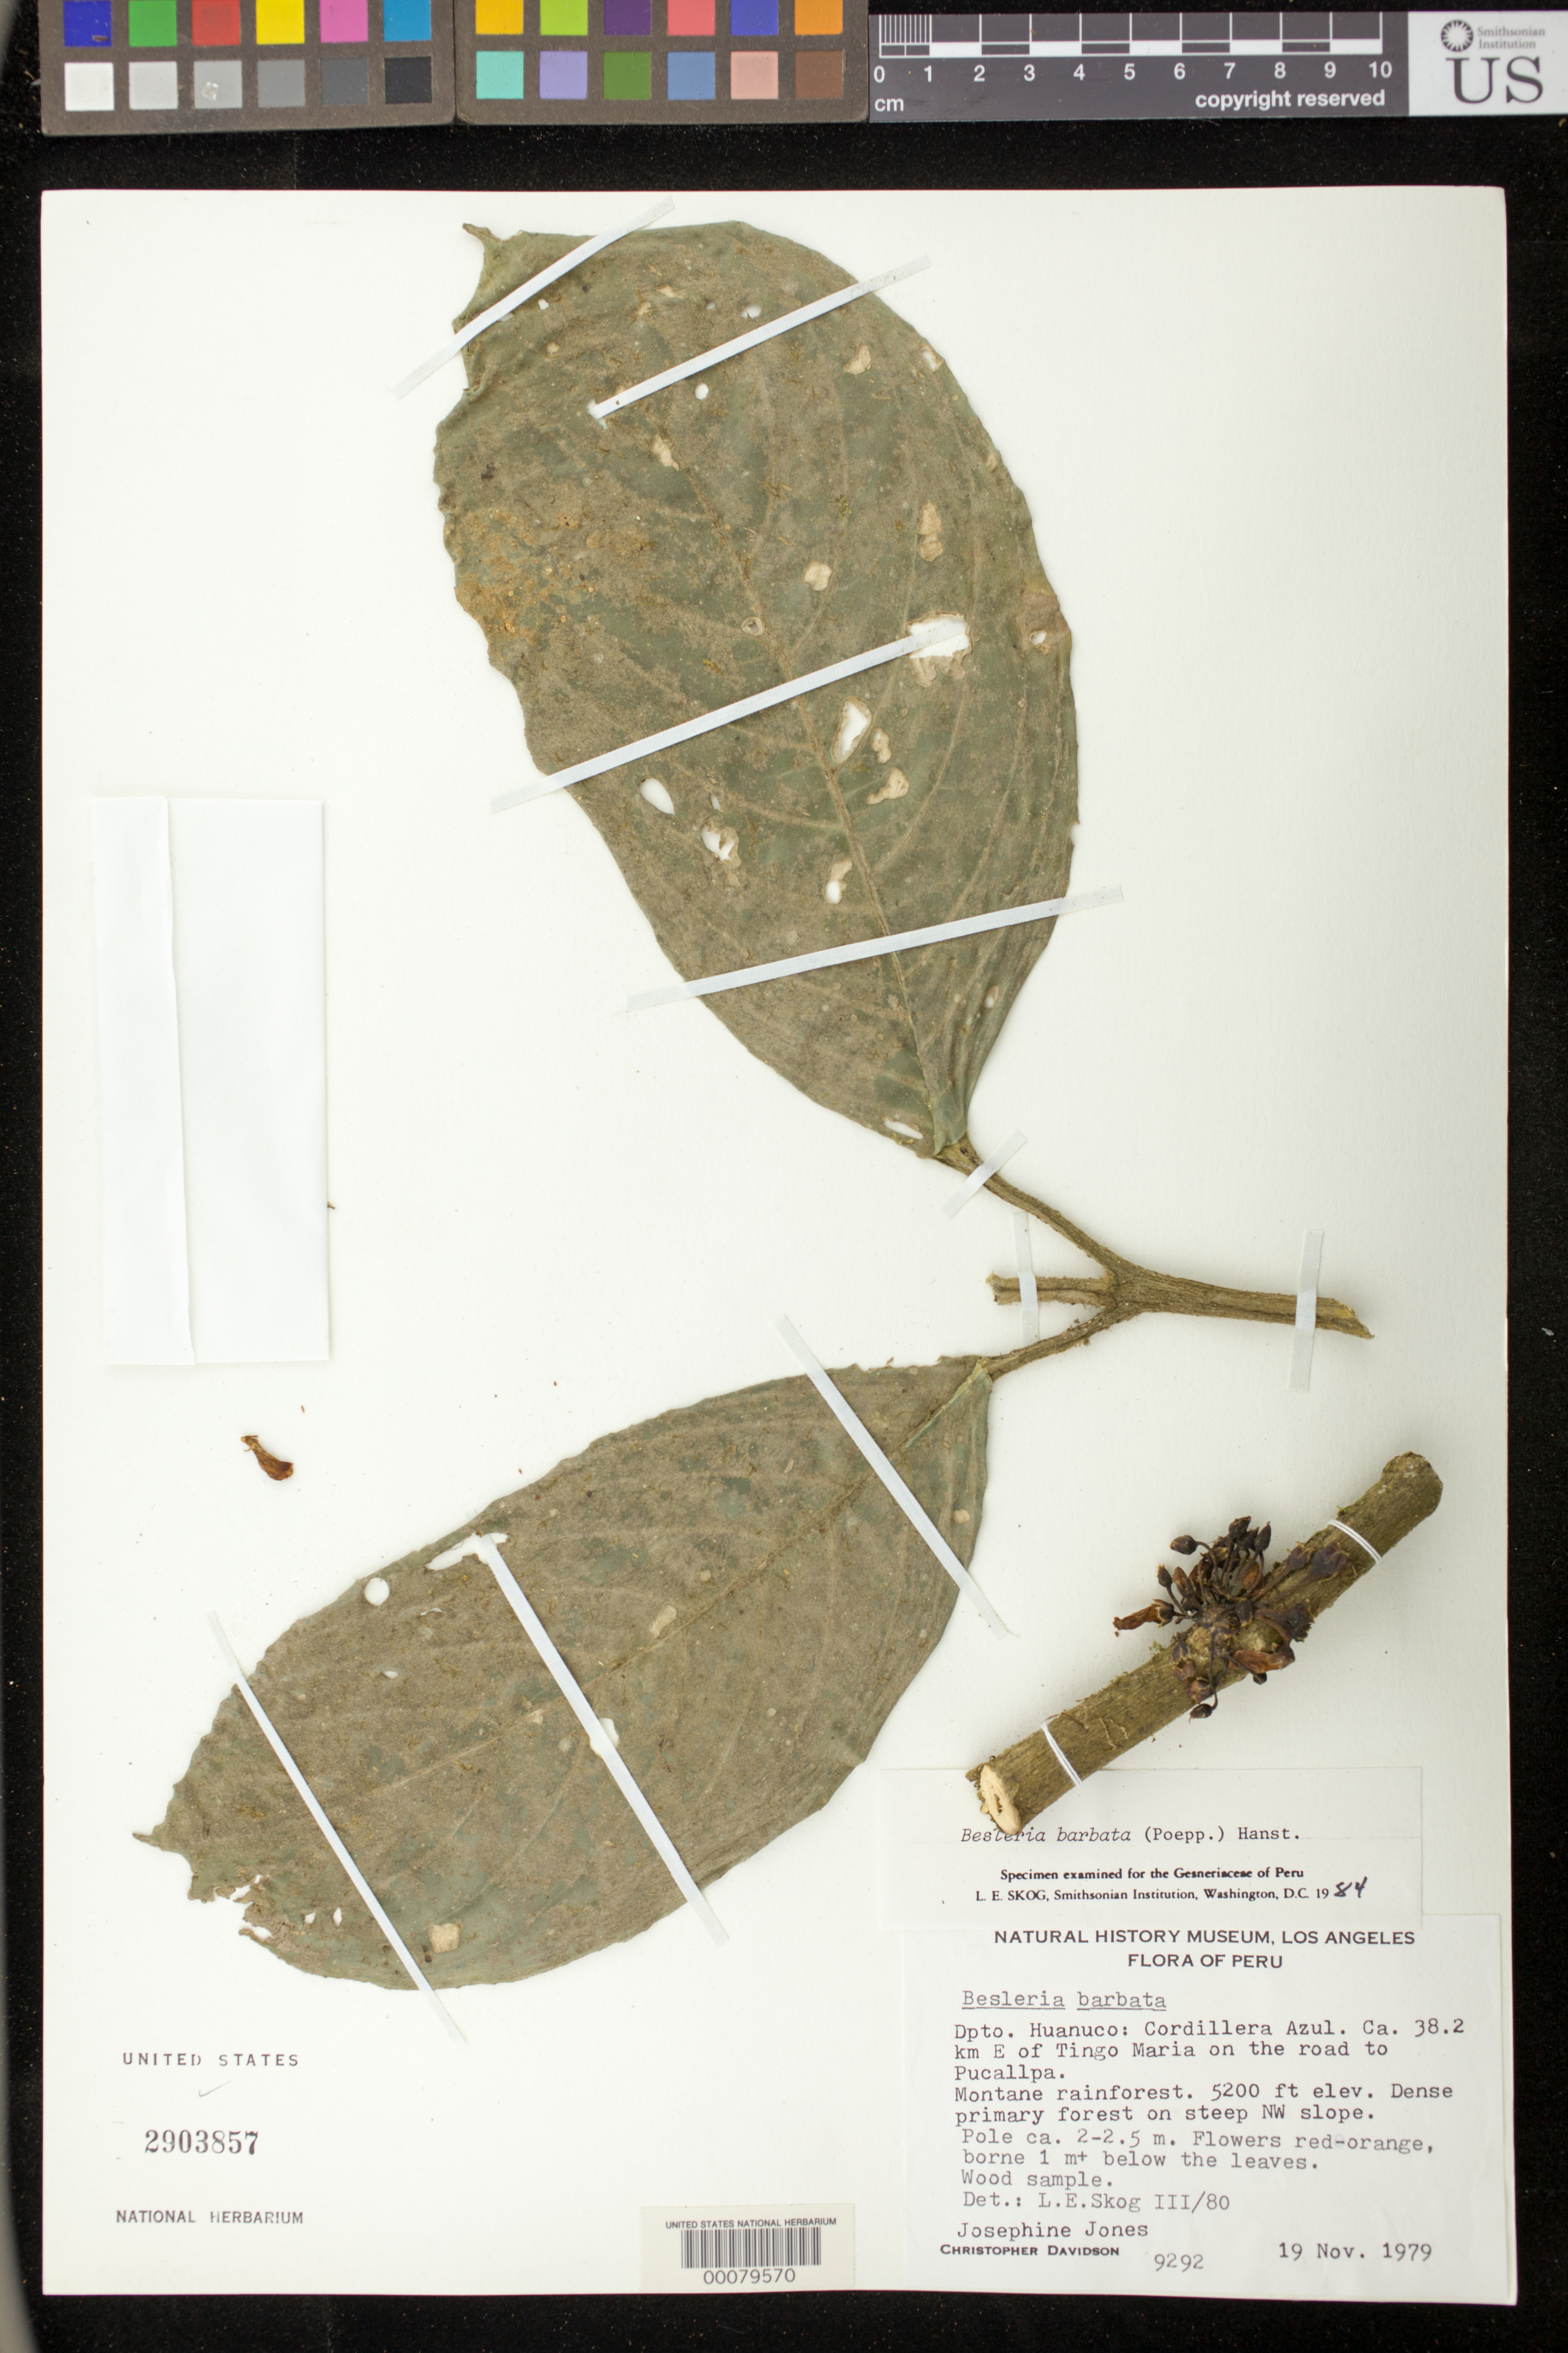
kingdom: Plantae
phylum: Tracheophyta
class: Magnoliopsida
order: Lamiales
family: Gesneriaceae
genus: Besleria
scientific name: Besleria barbata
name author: (Poepp.) Hanst.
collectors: C. Davidson & J. Jones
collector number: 9292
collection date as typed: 19 Nov 1979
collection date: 1979-11-19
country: Peru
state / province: Huánuco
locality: Cordillera Azul, about 38.2 km E of Tingo Maria on the road to Pucallpa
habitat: Montane rainforest, dense primary forest on steep NW slope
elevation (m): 1585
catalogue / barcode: US 2903857